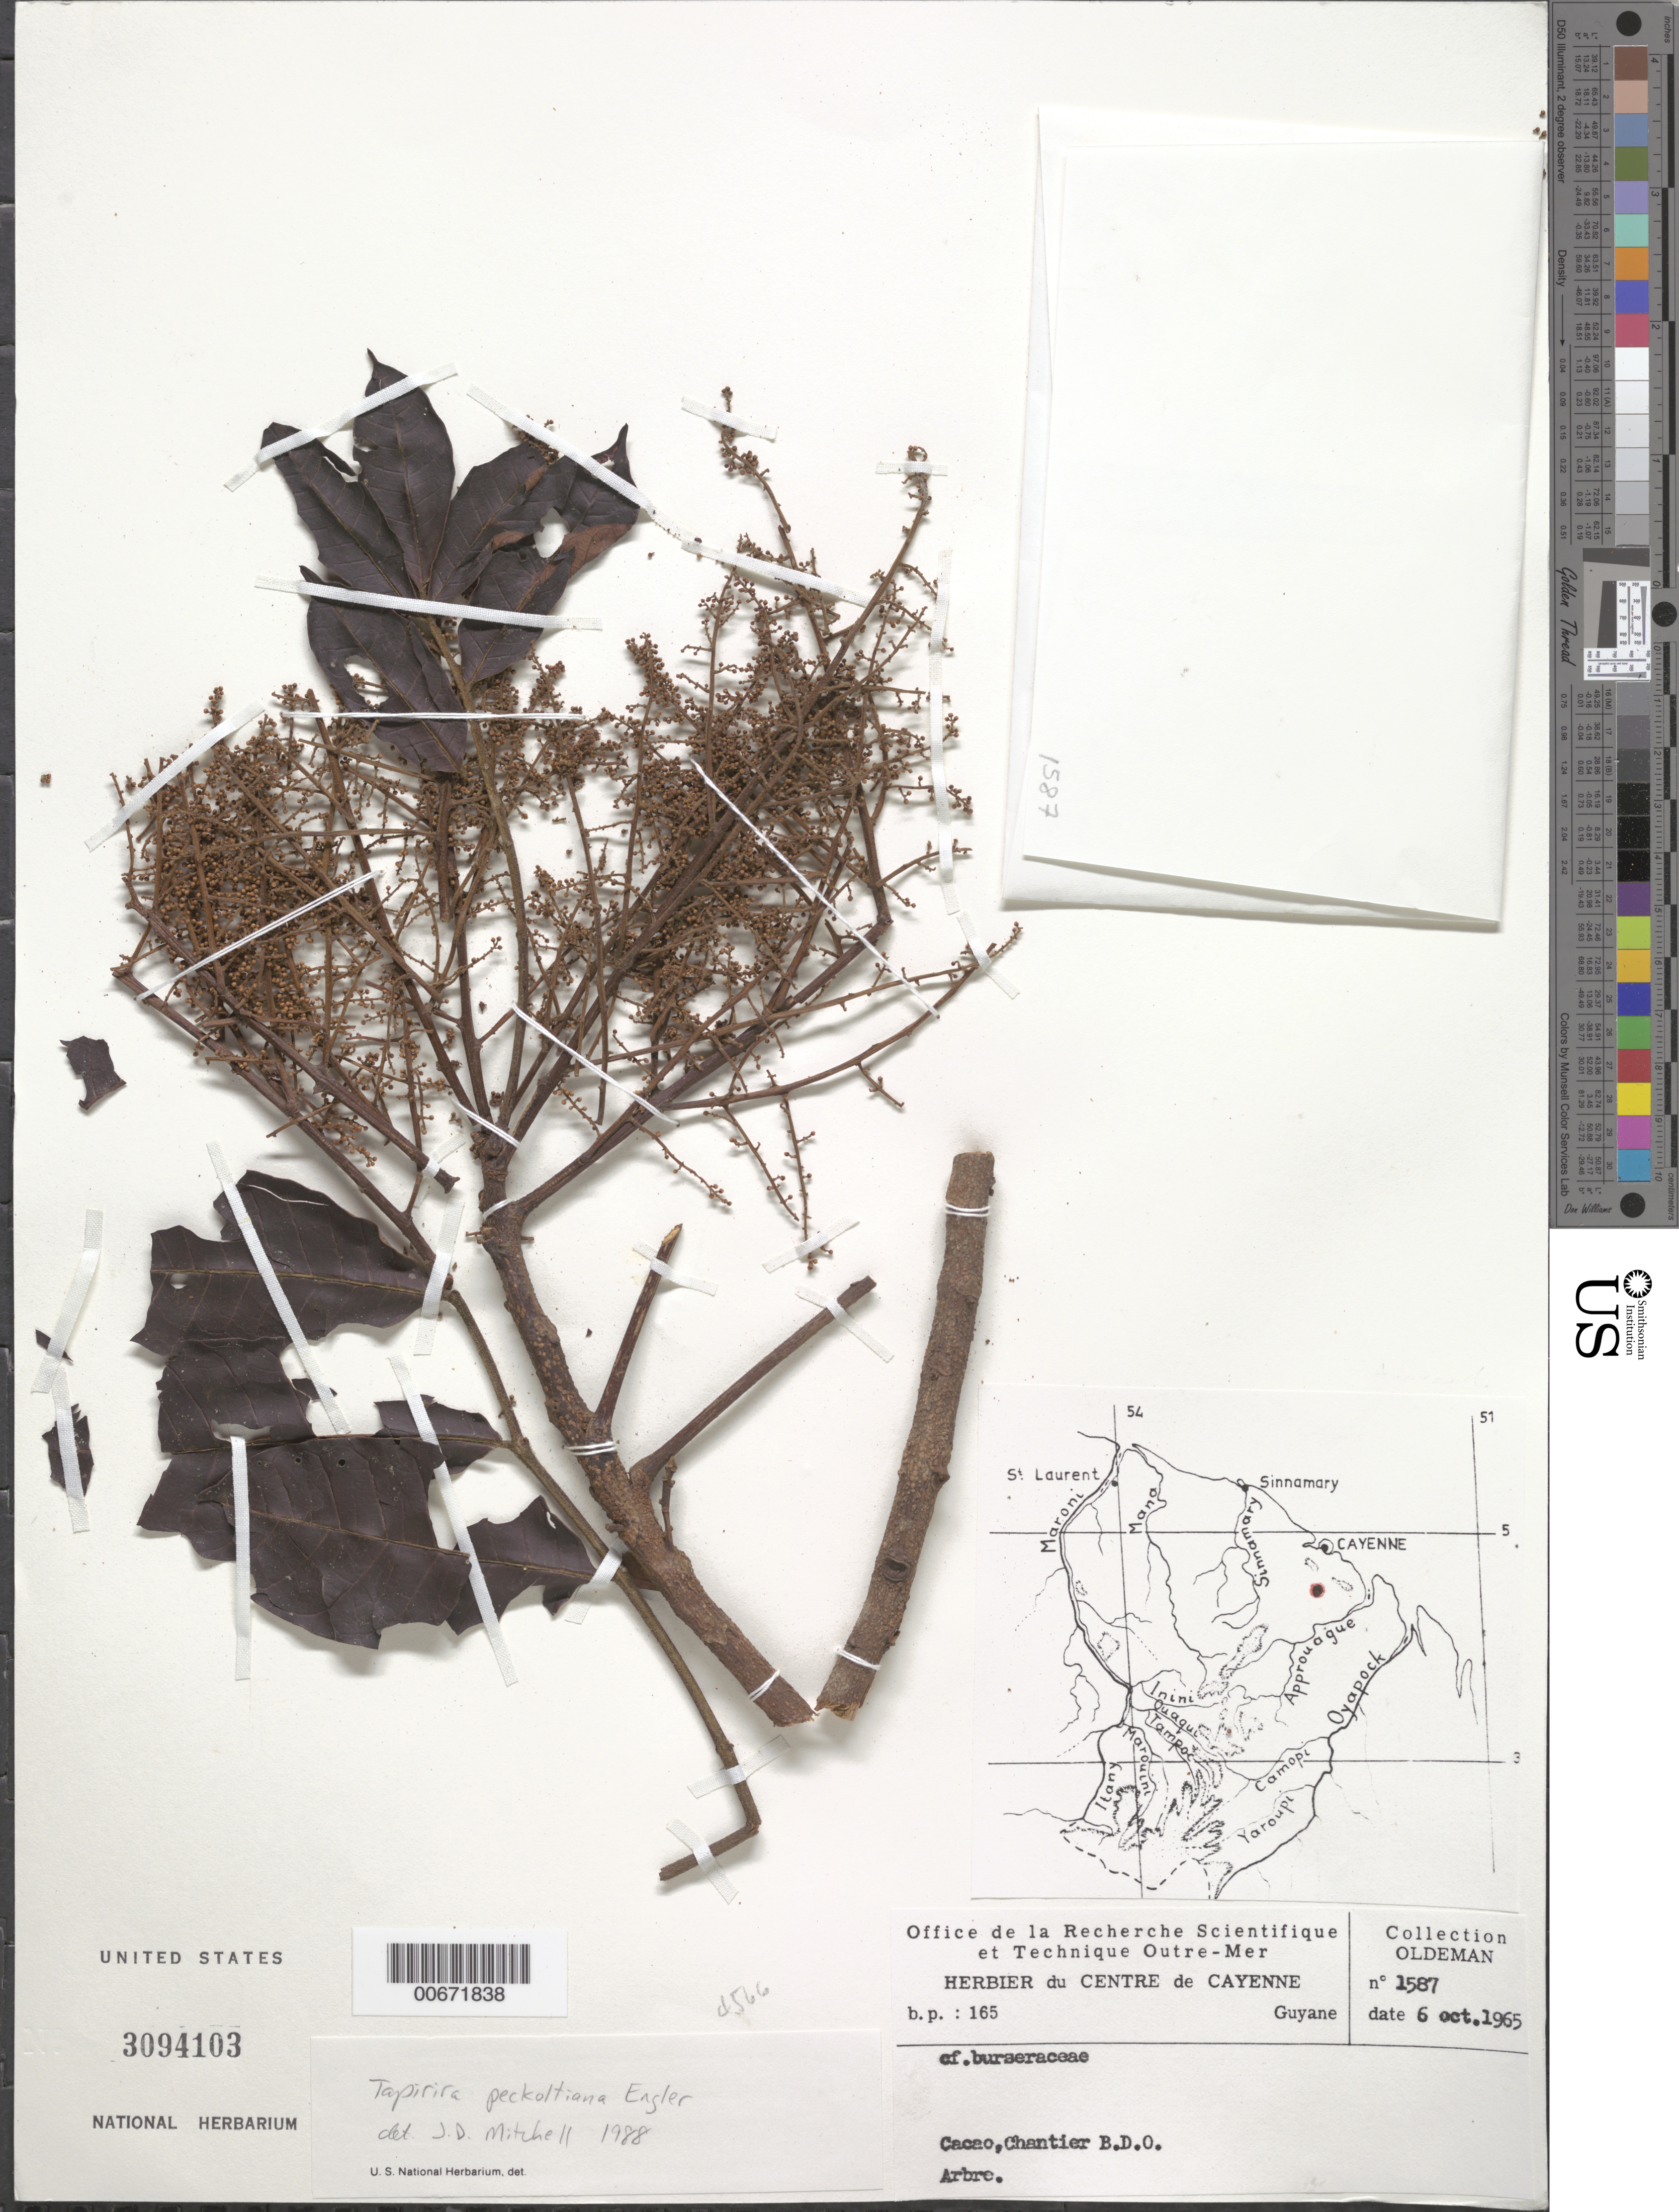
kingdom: Plantae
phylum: Tracheophyta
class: Magnoliopsida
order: Sapindales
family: Anacardiaceae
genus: Tapirira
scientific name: Tapirira obtusa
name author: (Benth.) J.D. Mitch.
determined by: Mitchell, John D.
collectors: R. Oldeman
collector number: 1587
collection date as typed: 6-Oct-65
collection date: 1965-10-06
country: French Guiana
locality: Cacao, Chantier B.D.O.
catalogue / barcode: US 3094103